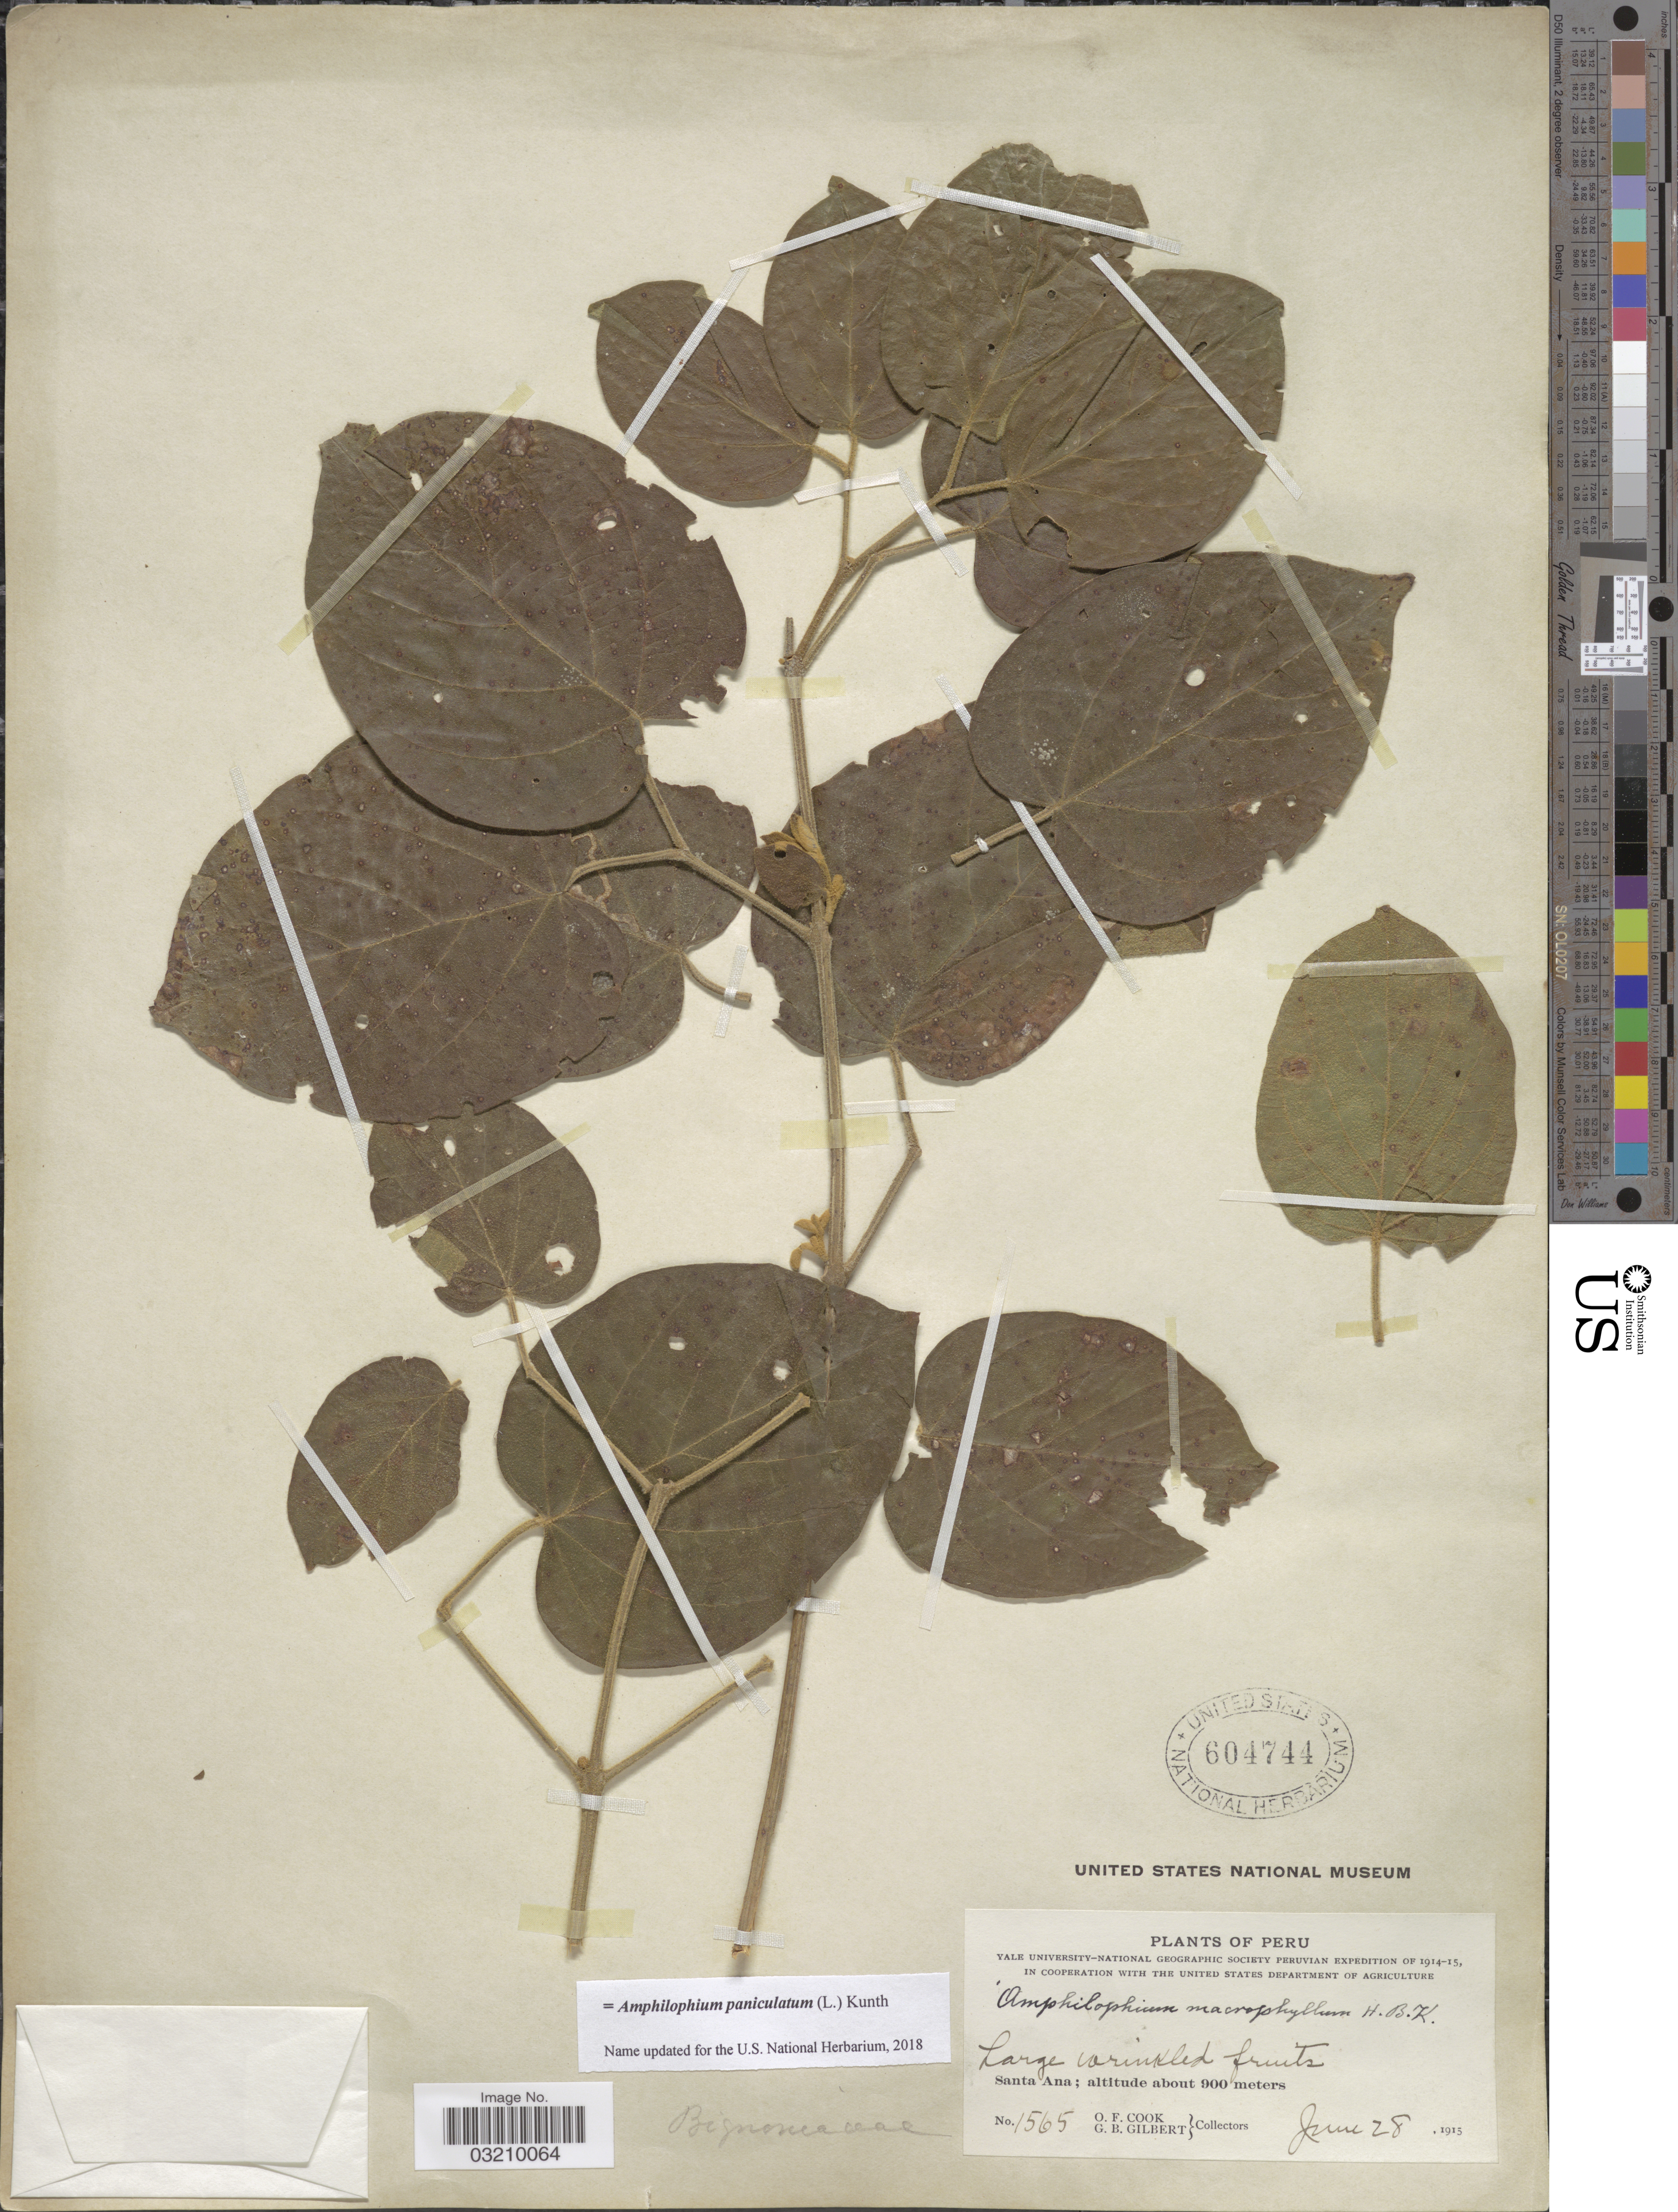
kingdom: Plantae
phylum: Tracheophyta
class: Magnoliopsida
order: Lamiales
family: Bignoniaceae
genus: Amphilophium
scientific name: Amphilophium paniculatum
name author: (L.) Kunth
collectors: O. F. Cook & G. B. Gilbert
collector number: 1565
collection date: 1915-06-28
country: Peru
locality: Santa Ana.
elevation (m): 900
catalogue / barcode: US 604744